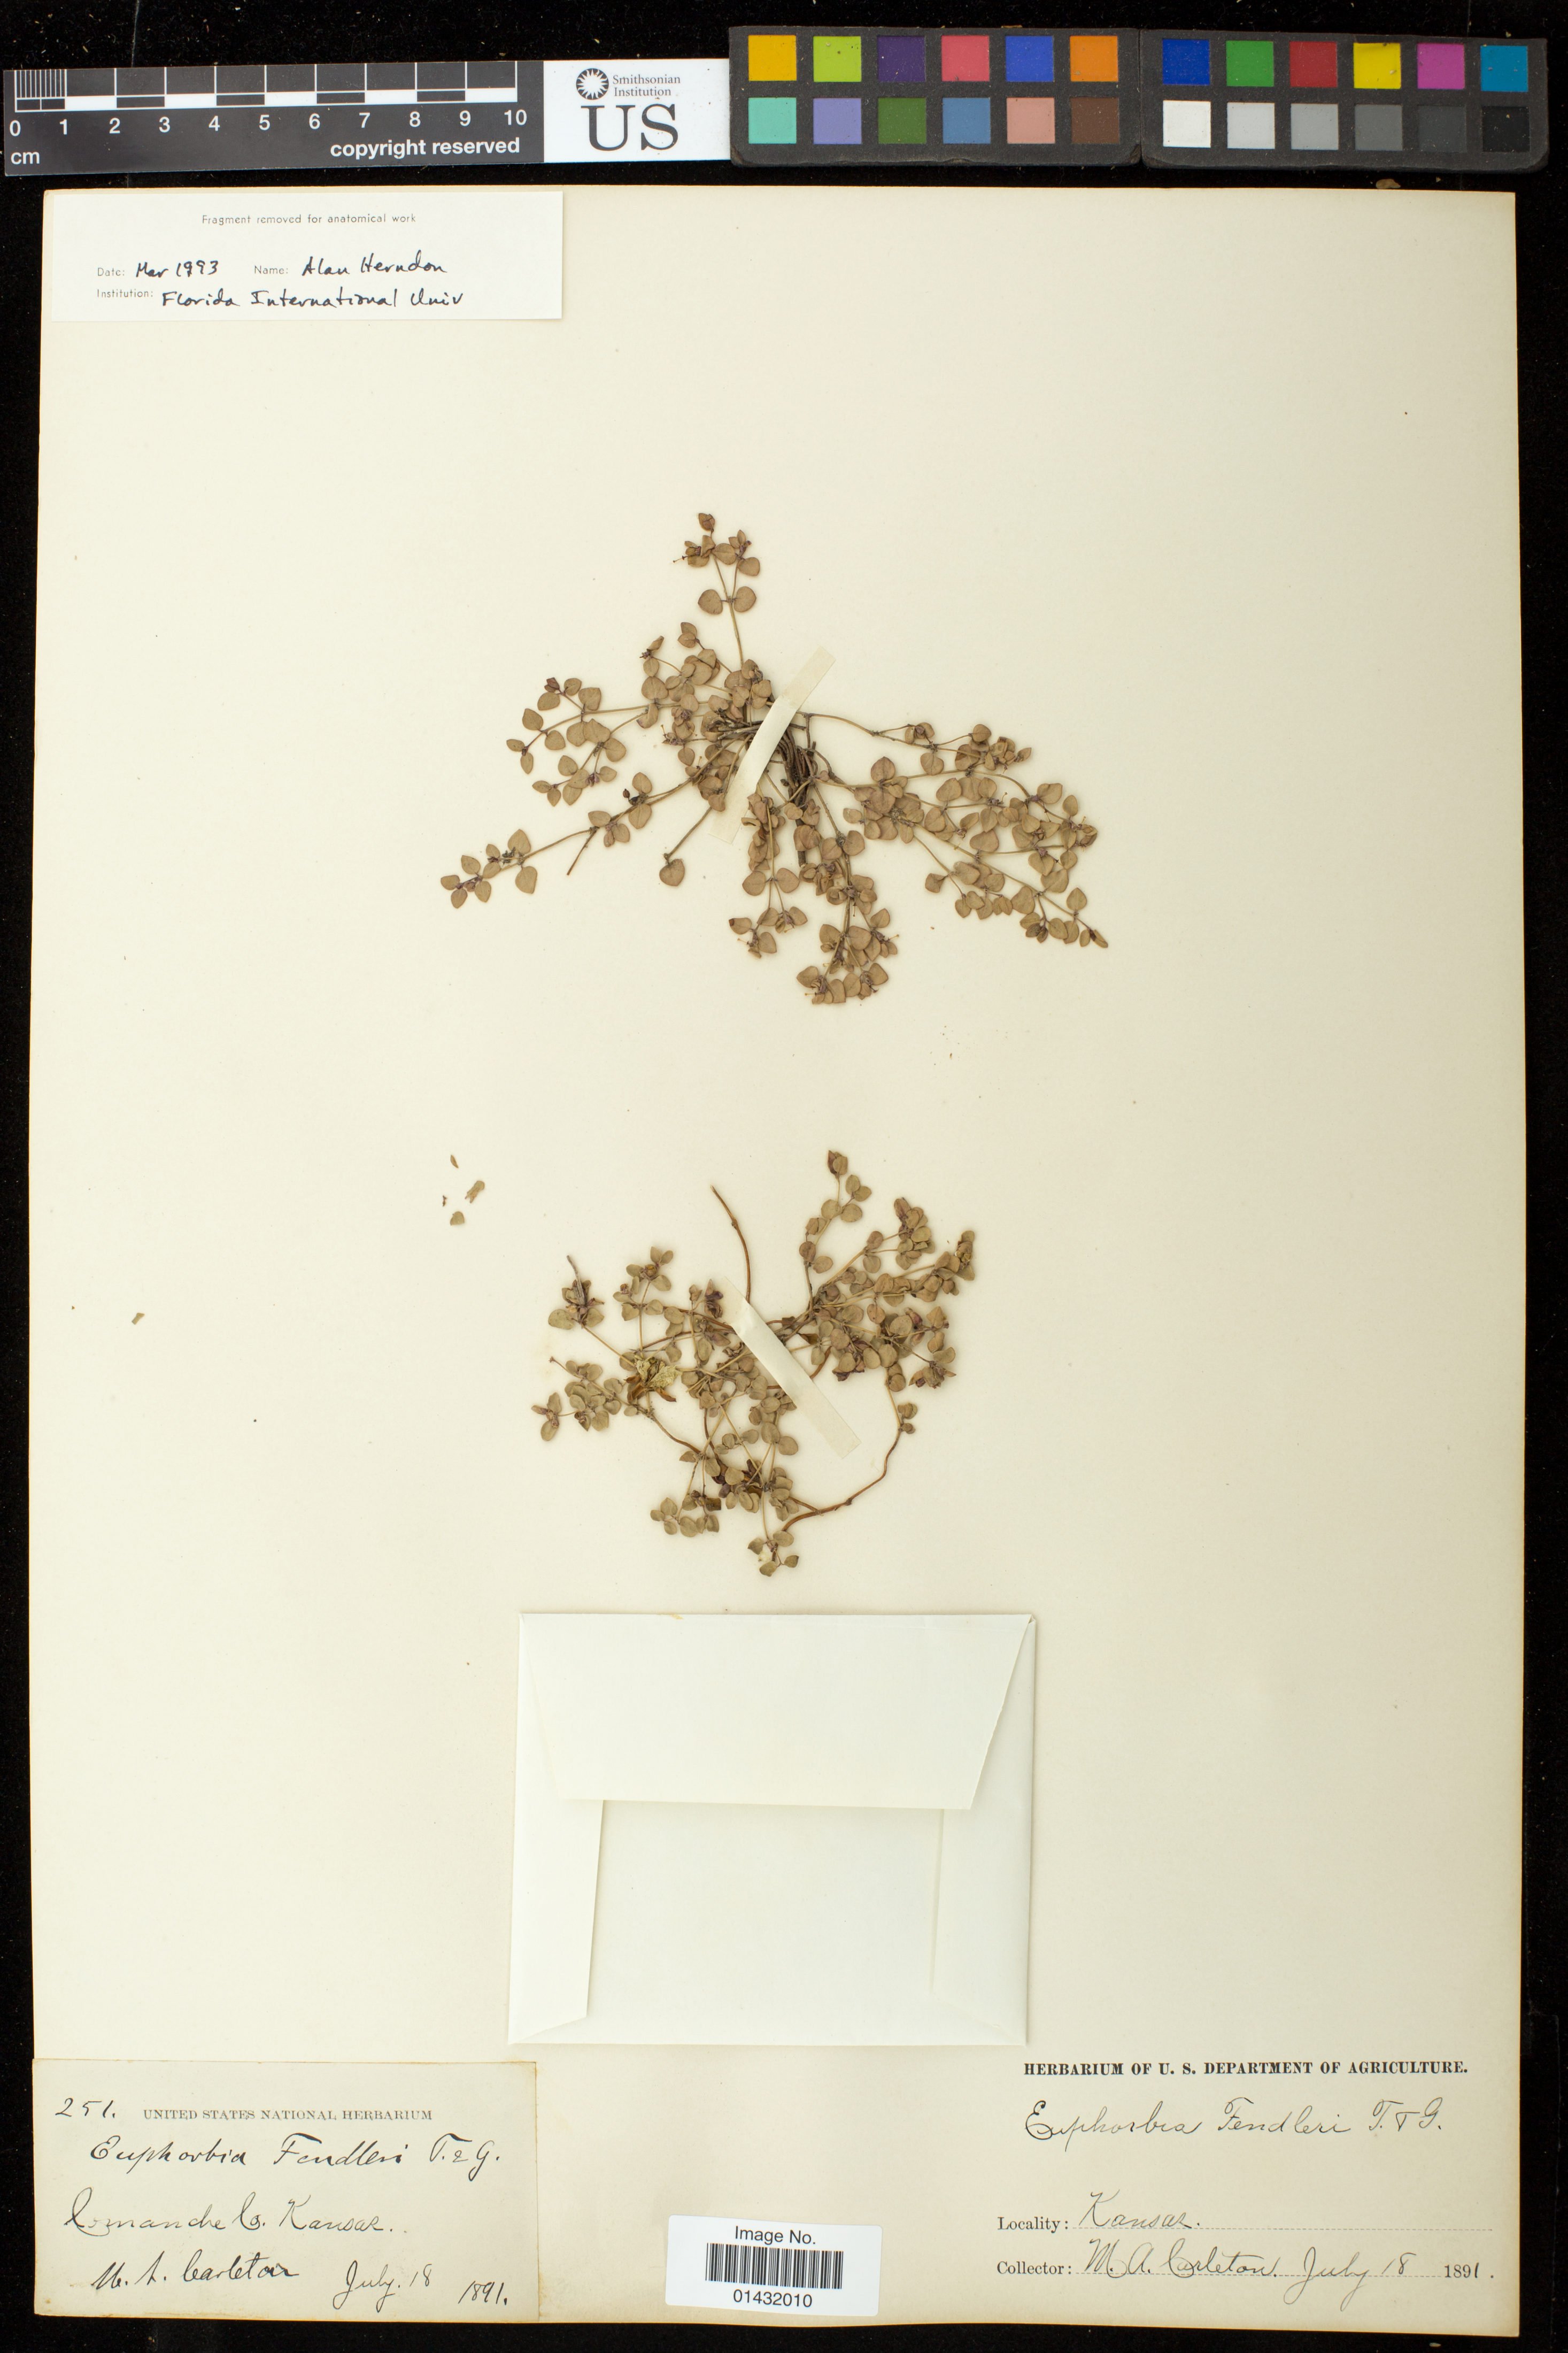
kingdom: Plantae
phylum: Tracheophyta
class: Magnoliopsida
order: Malpighiales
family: Euphorbiaceae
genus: Euphorbia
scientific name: Euphorbia fendleri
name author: Torr. & A. Gray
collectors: M. A. Carleton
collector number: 251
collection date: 1891-07-18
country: United States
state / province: Kansas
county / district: Comanche